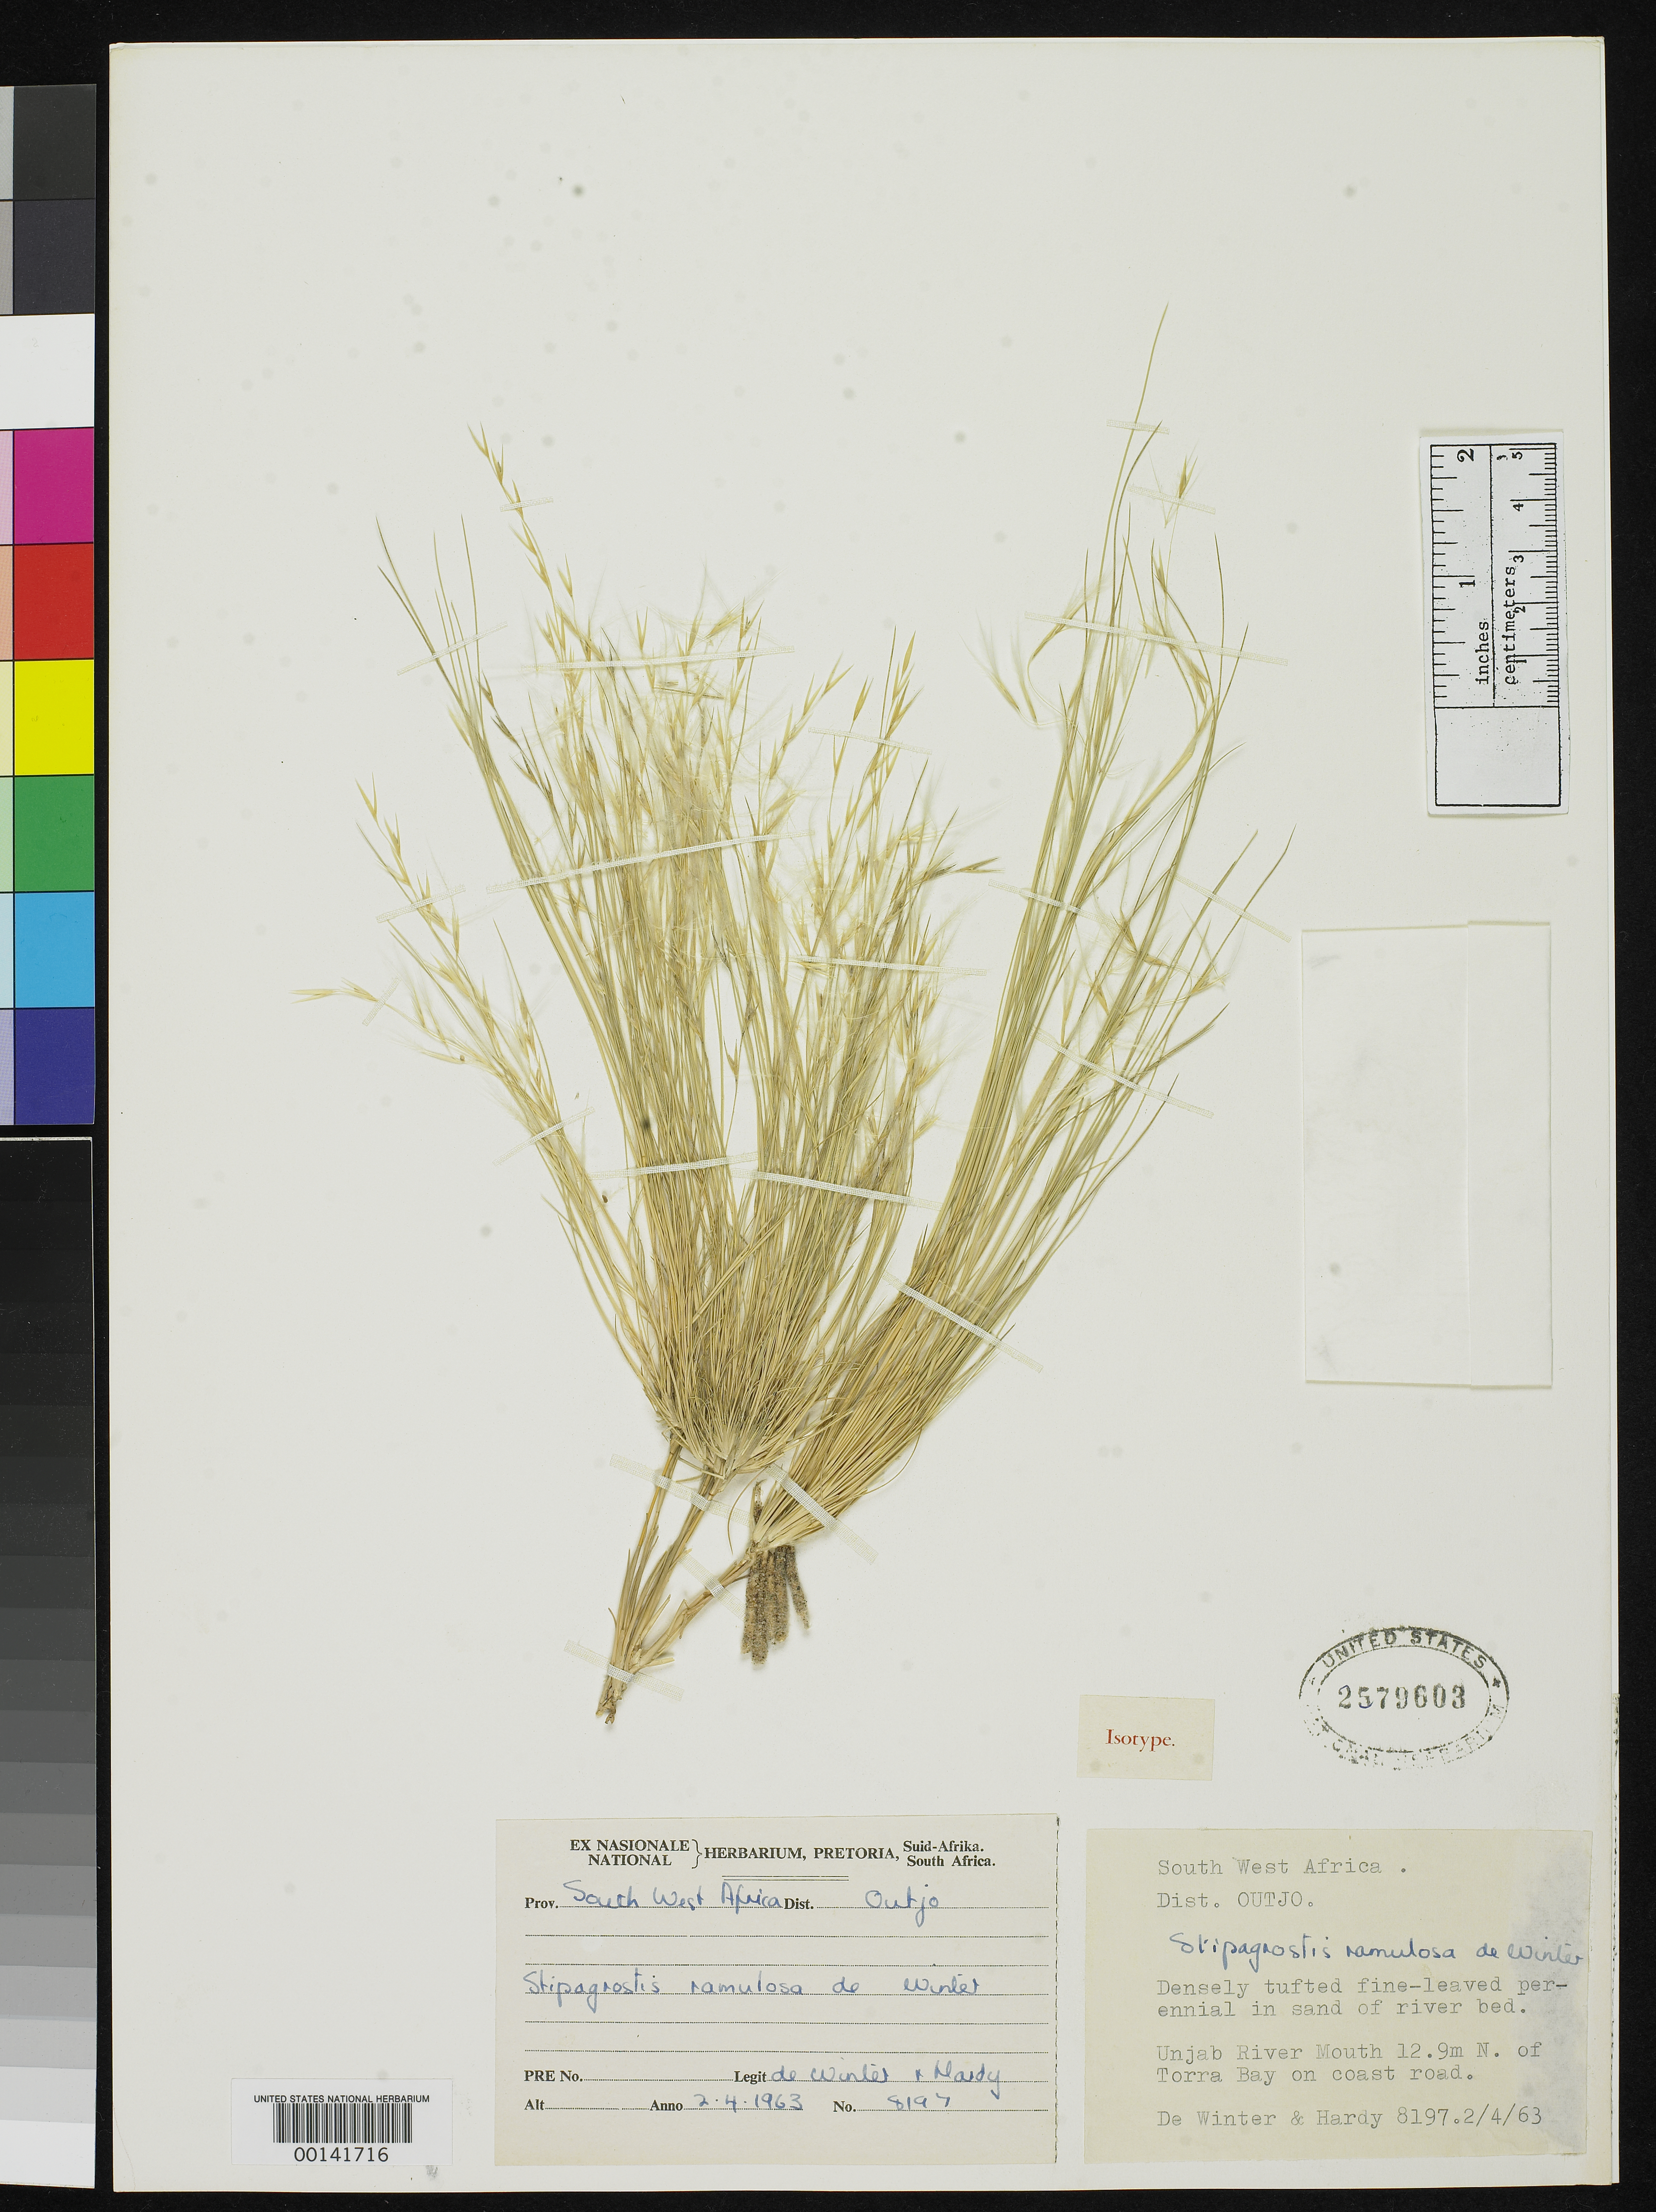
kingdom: Plantae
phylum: Tracheophyta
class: Liliopsida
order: Poales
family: Poaceae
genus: Stipagrostis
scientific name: Stipagrostis ramulosa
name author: De Winter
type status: Isotype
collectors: B. de Winter & D. Hardy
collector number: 8197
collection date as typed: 1963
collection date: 1963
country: South Africa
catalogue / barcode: US 2579603